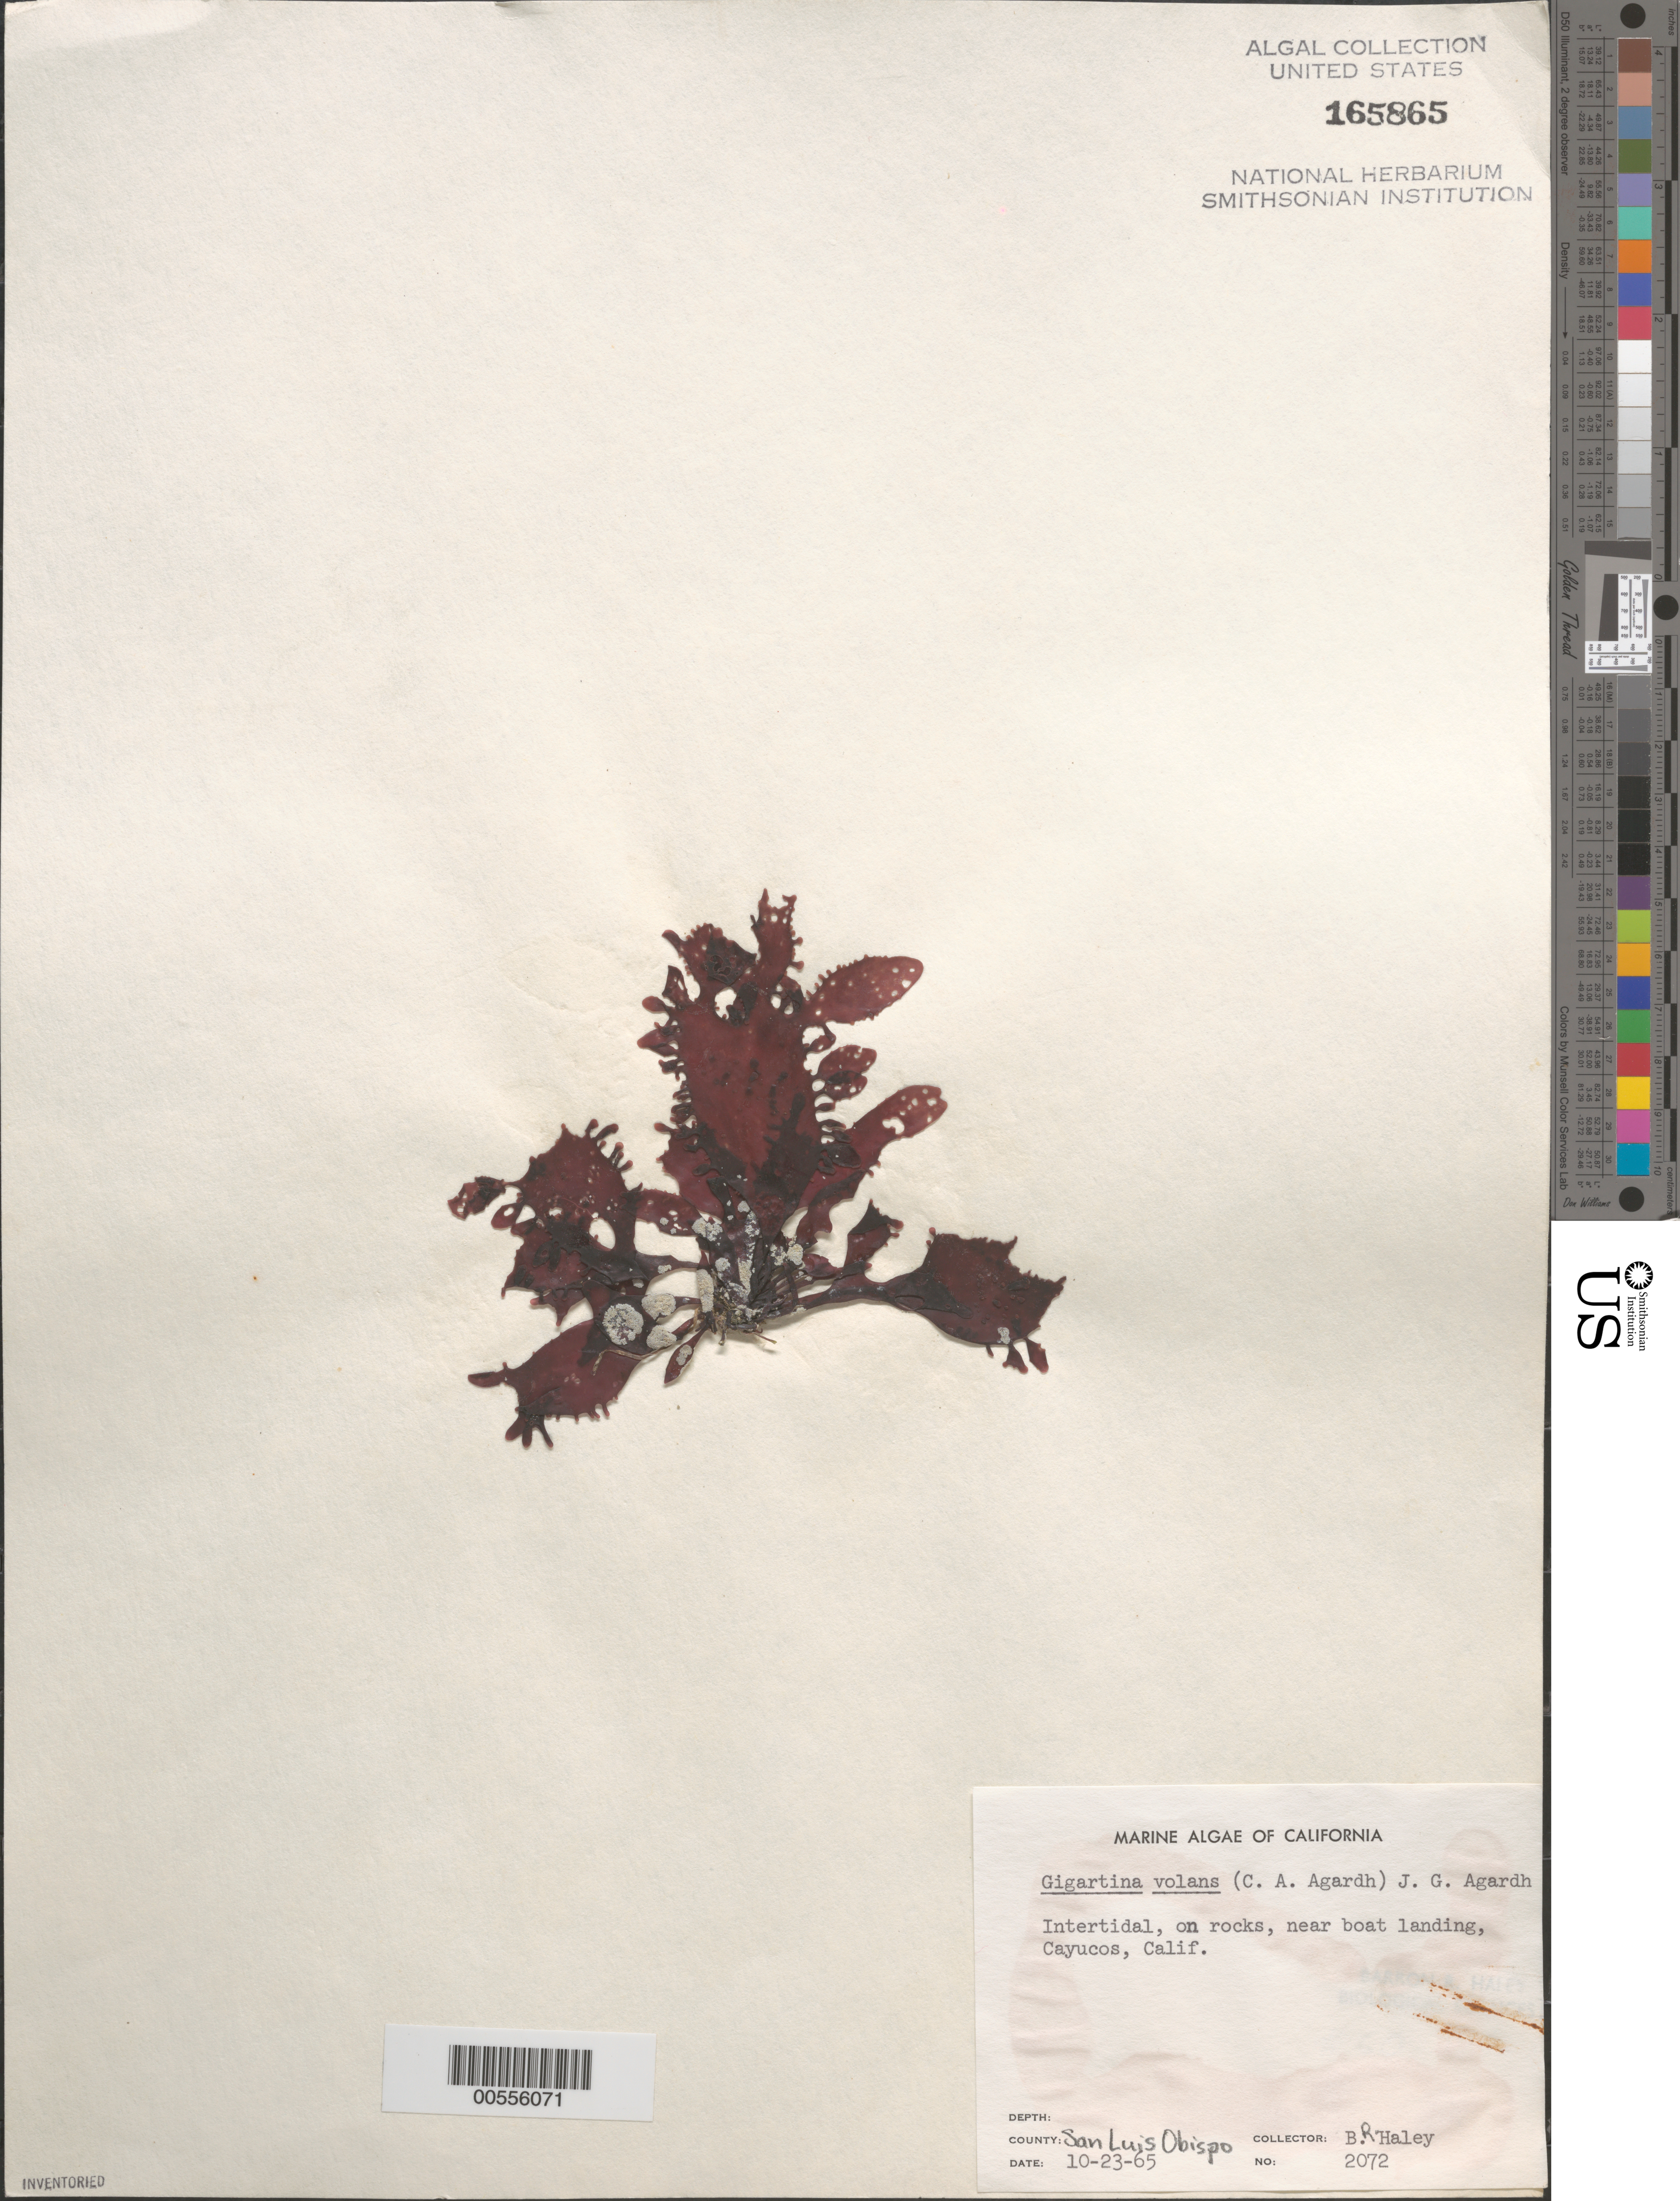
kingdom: Plantae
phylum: Rhodophyta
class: Florideophyceae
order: Gigartinales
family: Gigartinaceae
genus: Mazzaella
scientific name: Mazzaella volans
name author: (C. Agardh) Fredericq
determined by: Algae name updating Project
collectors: B. Haley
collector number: Neushul 2072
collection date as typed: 23 Oct 1965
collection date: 1965-10-23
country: United States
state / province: California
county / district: San Luis Obispo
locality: Cayucos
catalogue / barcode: US 165865